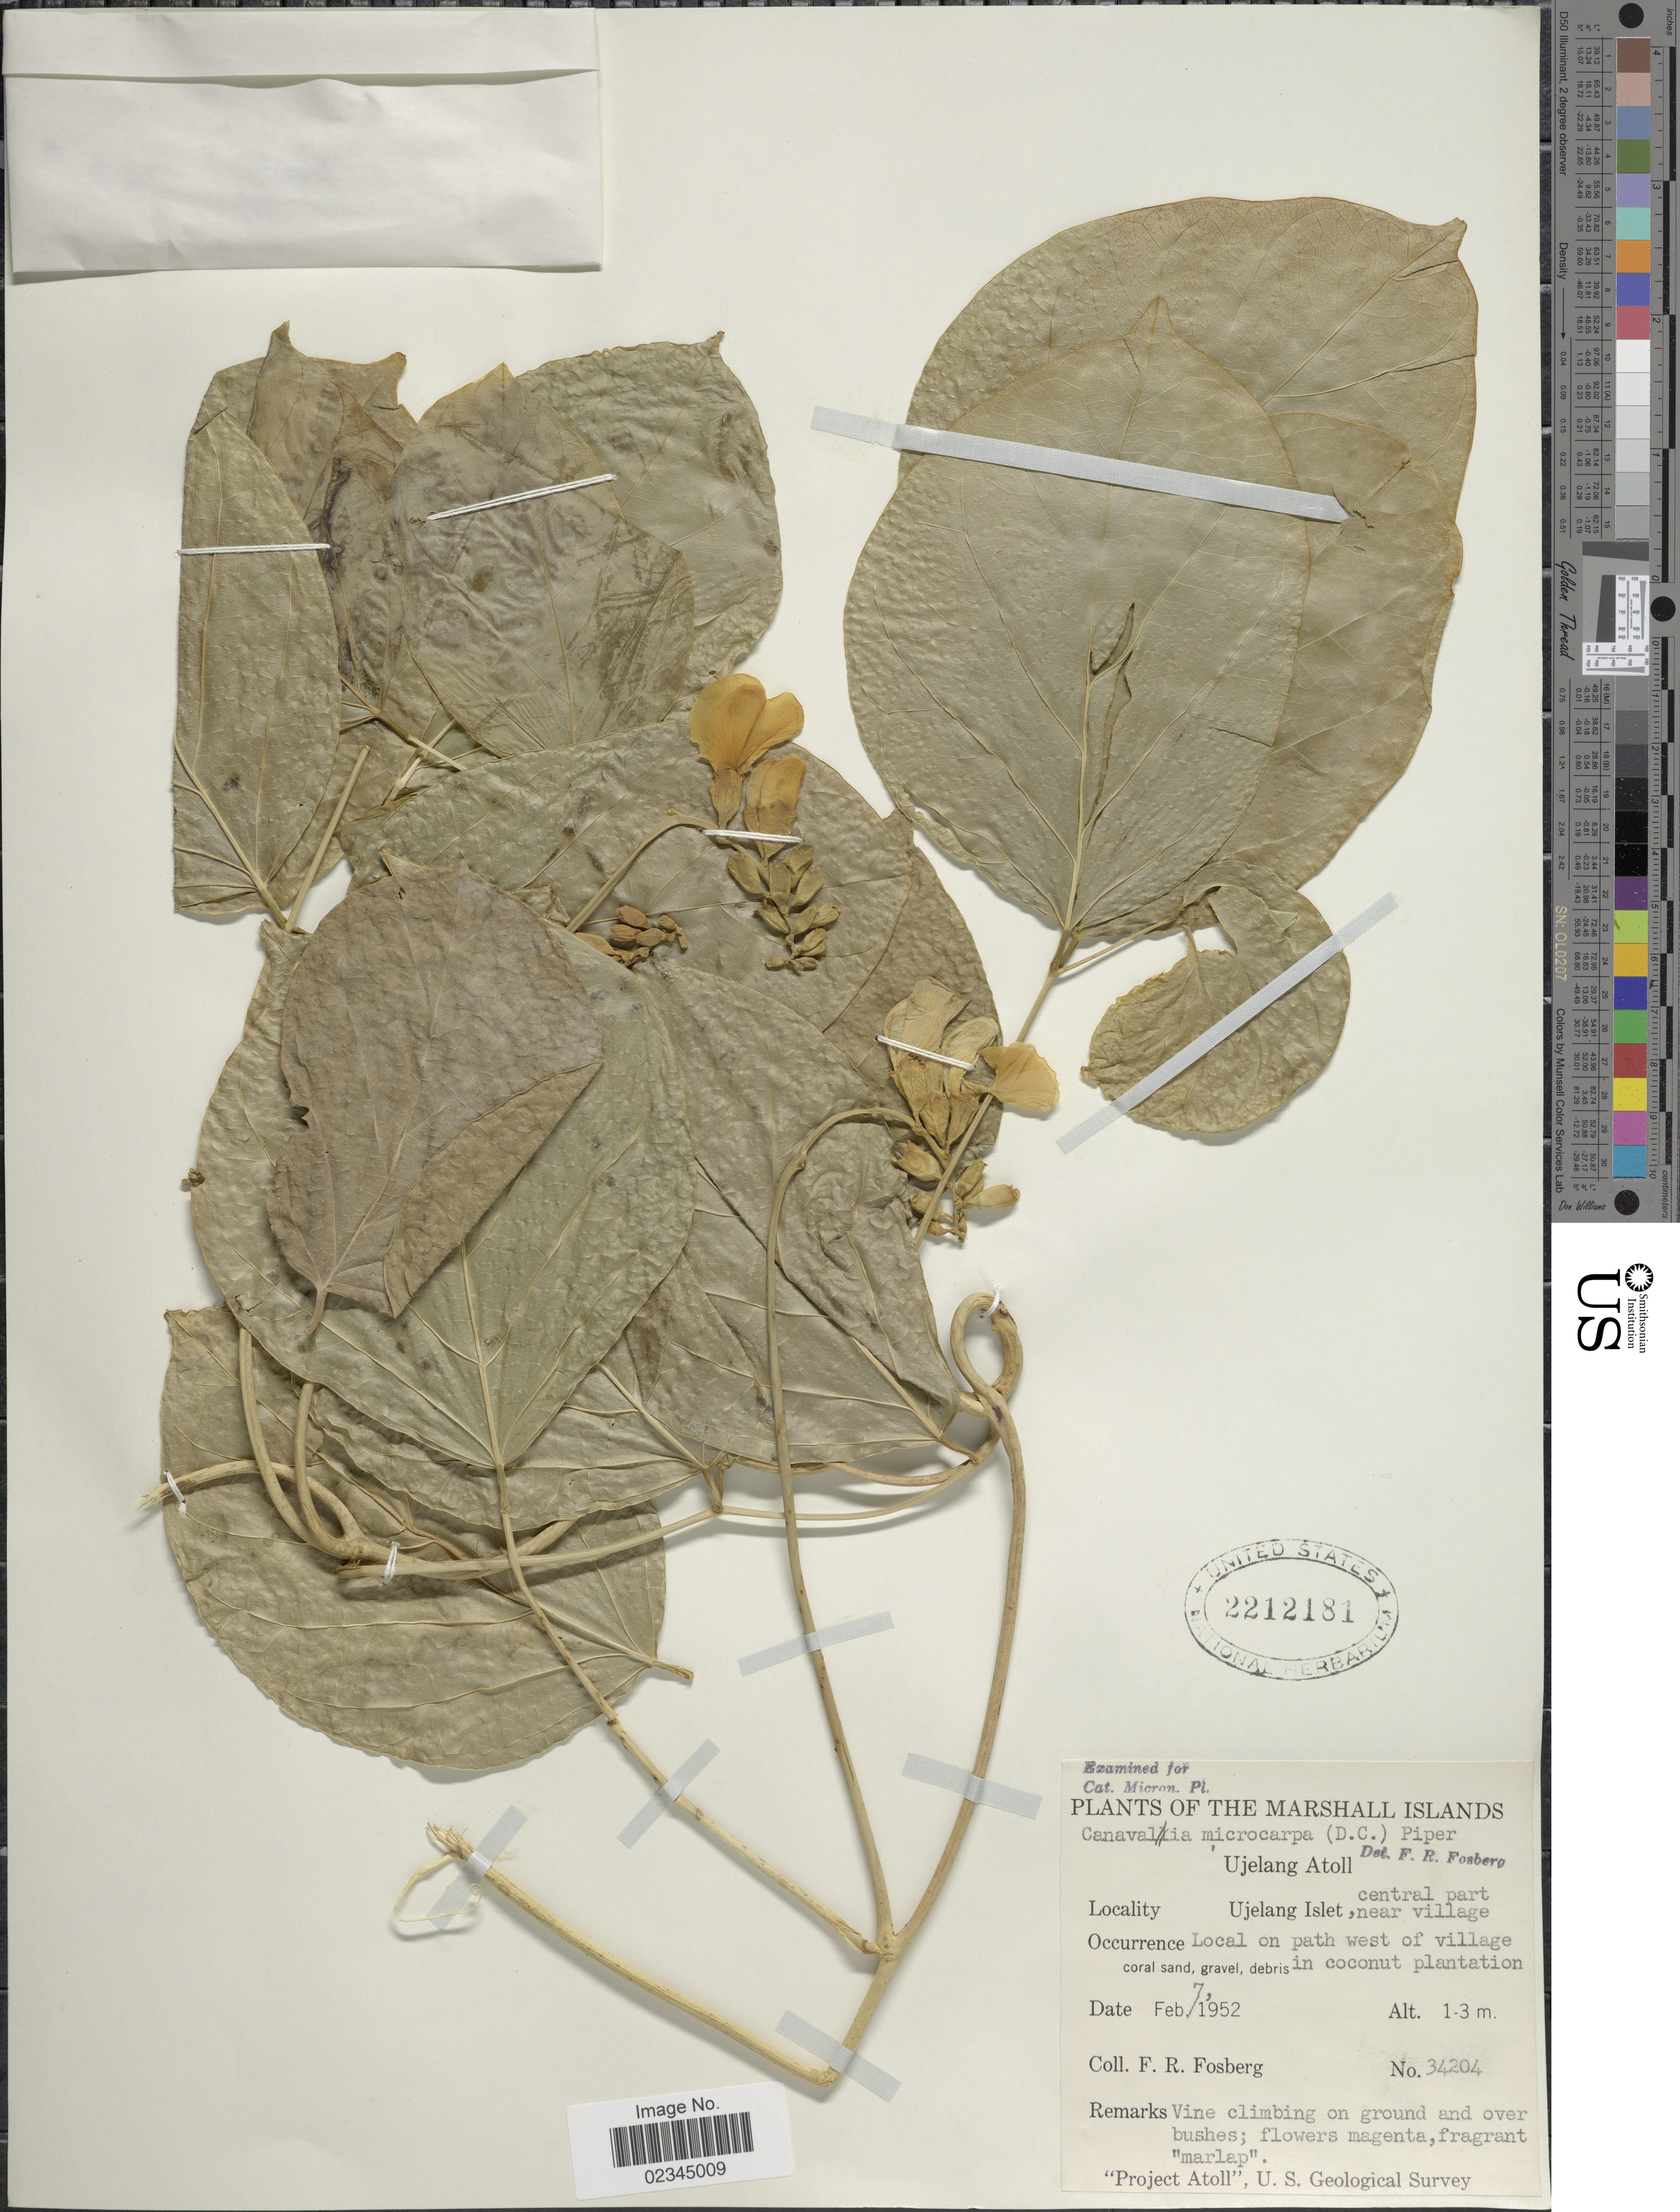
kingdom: Plantae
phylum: Tracheophyta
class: Magnoliopsida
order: Fabales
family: Fabaceae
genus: Canavalia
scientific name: Canavalia cathartica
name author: Thouars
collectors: F. R. Fosberg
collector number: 34204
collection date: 1952-02-07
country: Marshall Islands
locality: Ujelang Atoll, Ujelang Islet, central part near village, local path west of village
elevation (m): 1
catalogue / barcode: US 2212181